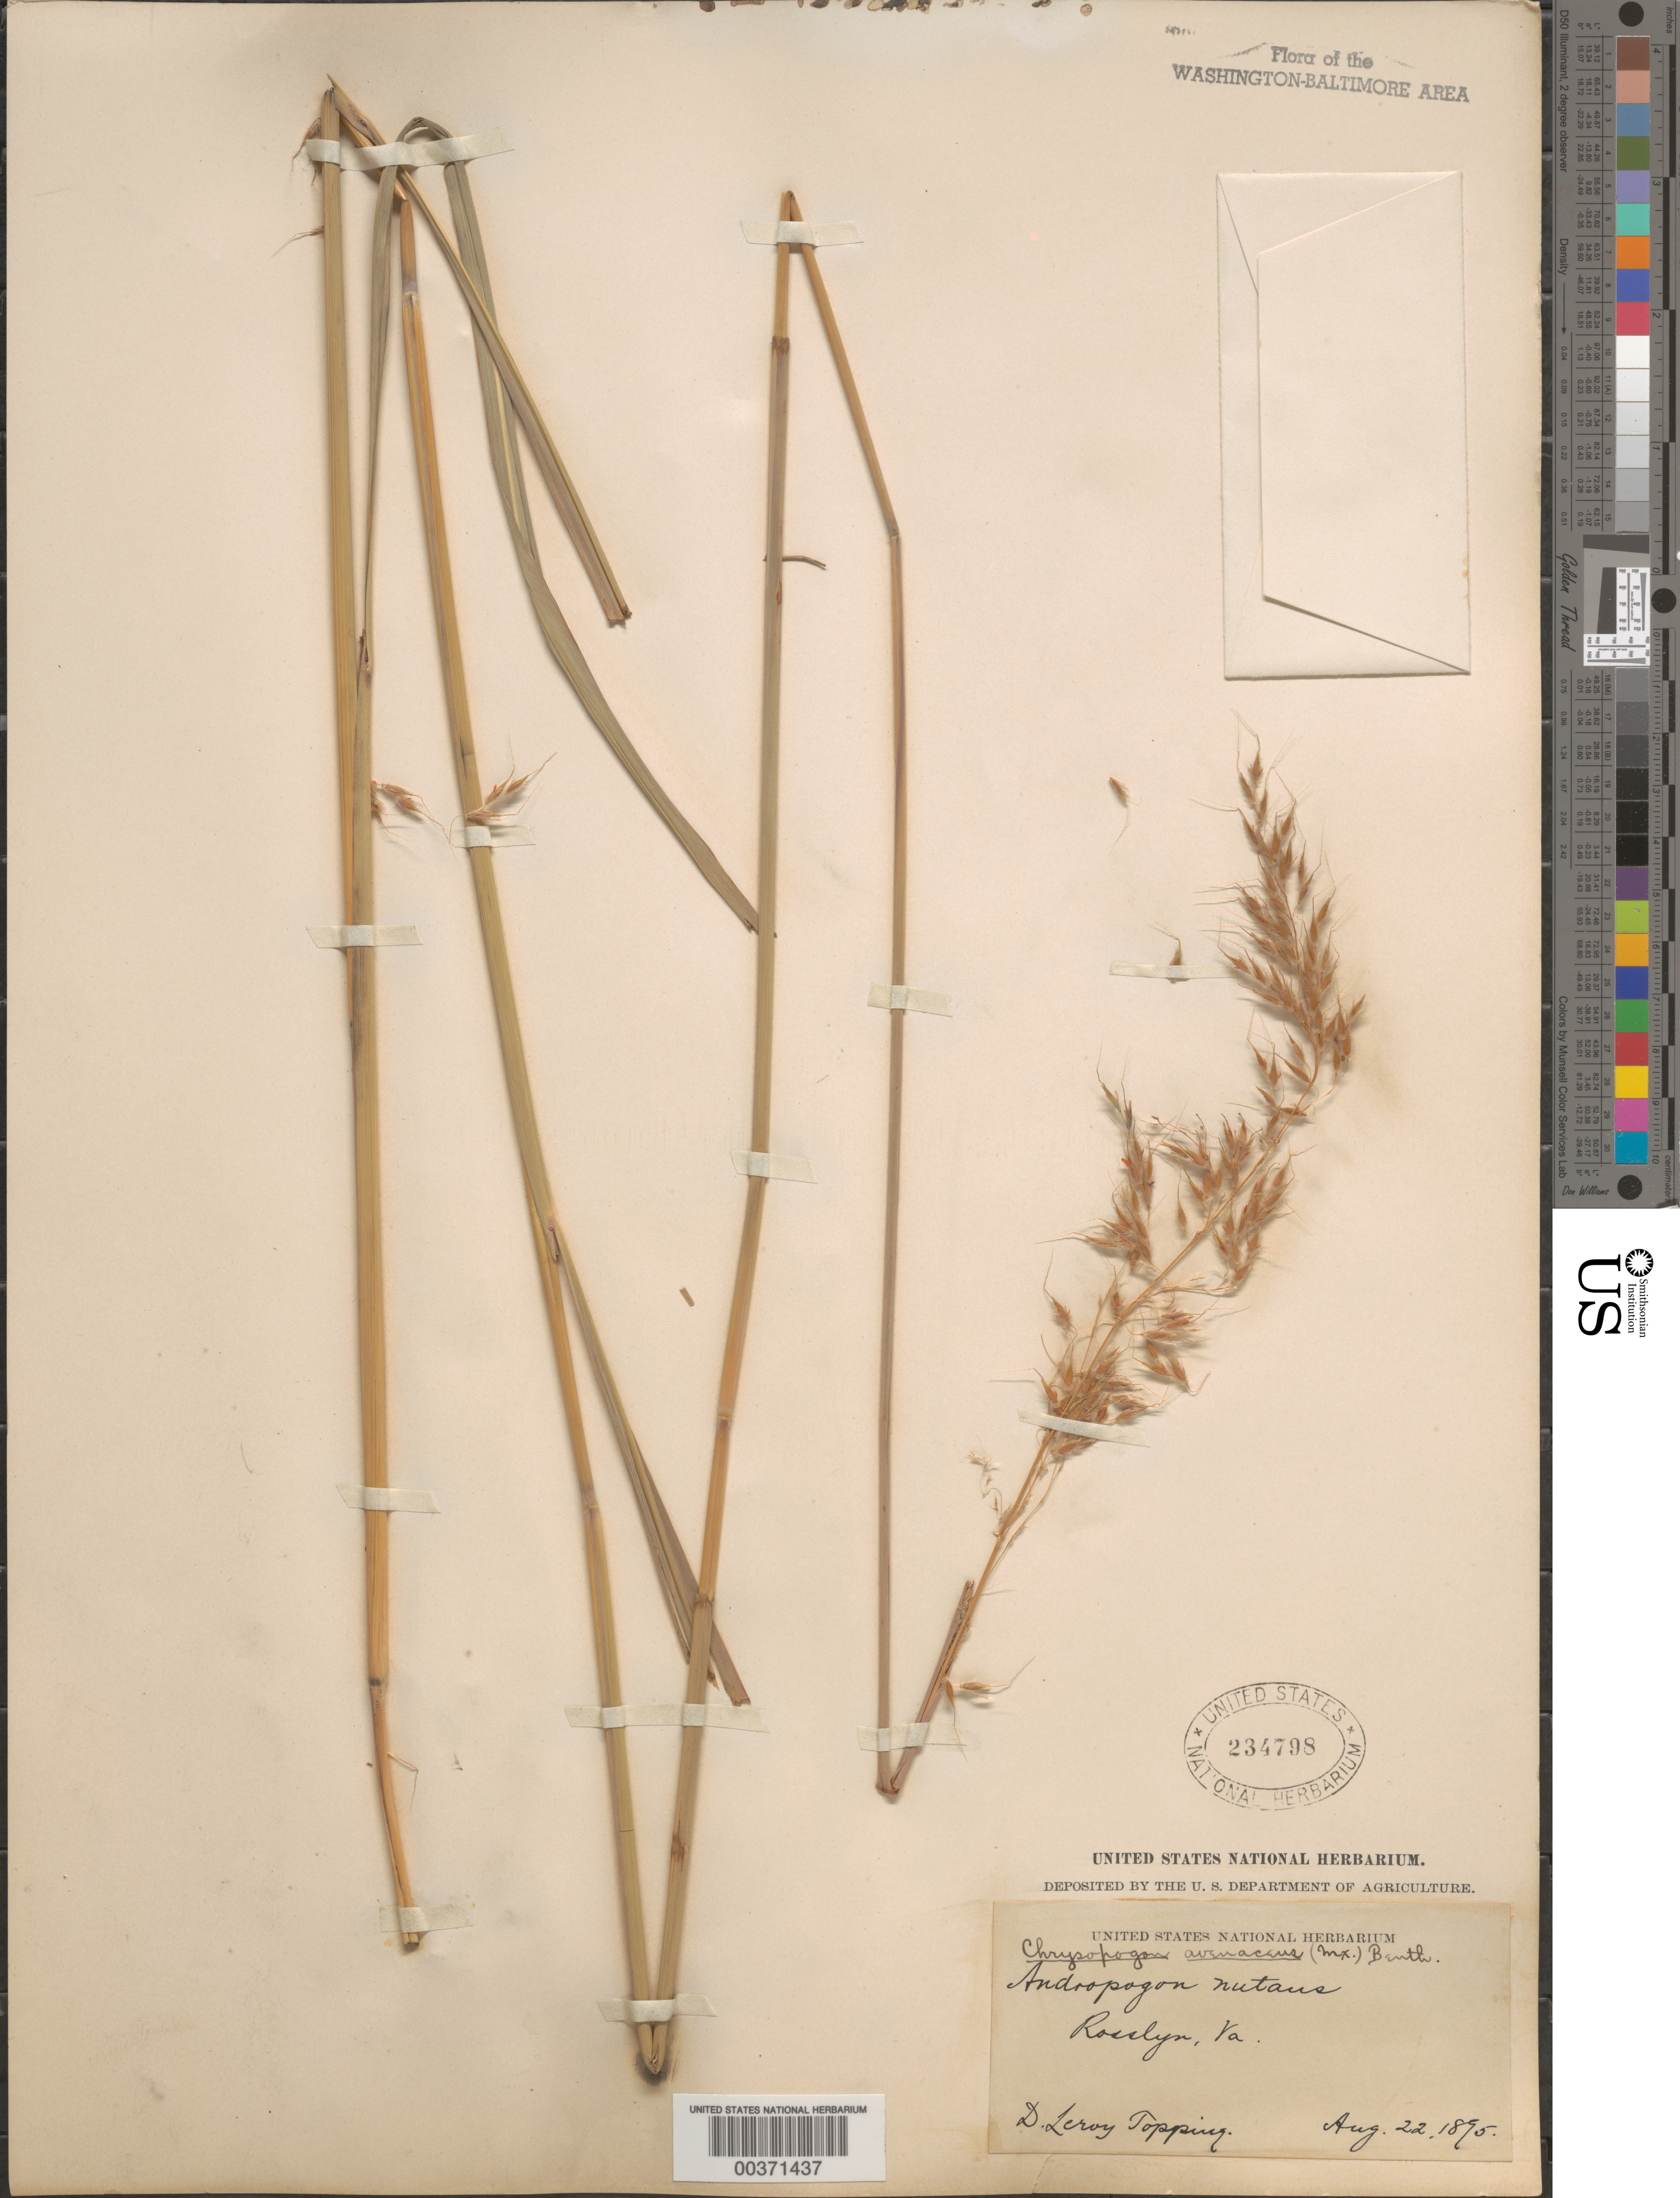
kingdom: Plantae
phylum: Tracheophyta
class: Liliopsida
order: Poales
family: Poaceae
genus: Sorghastrum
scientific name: Sorghastrum nutans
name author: (L.) Nash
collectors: D. L. Topping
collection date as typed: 22 Aug 1895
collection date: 1895-08-22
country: United States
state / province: Virginia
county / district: Arlington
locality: Rosslyn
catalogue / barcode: US 234798